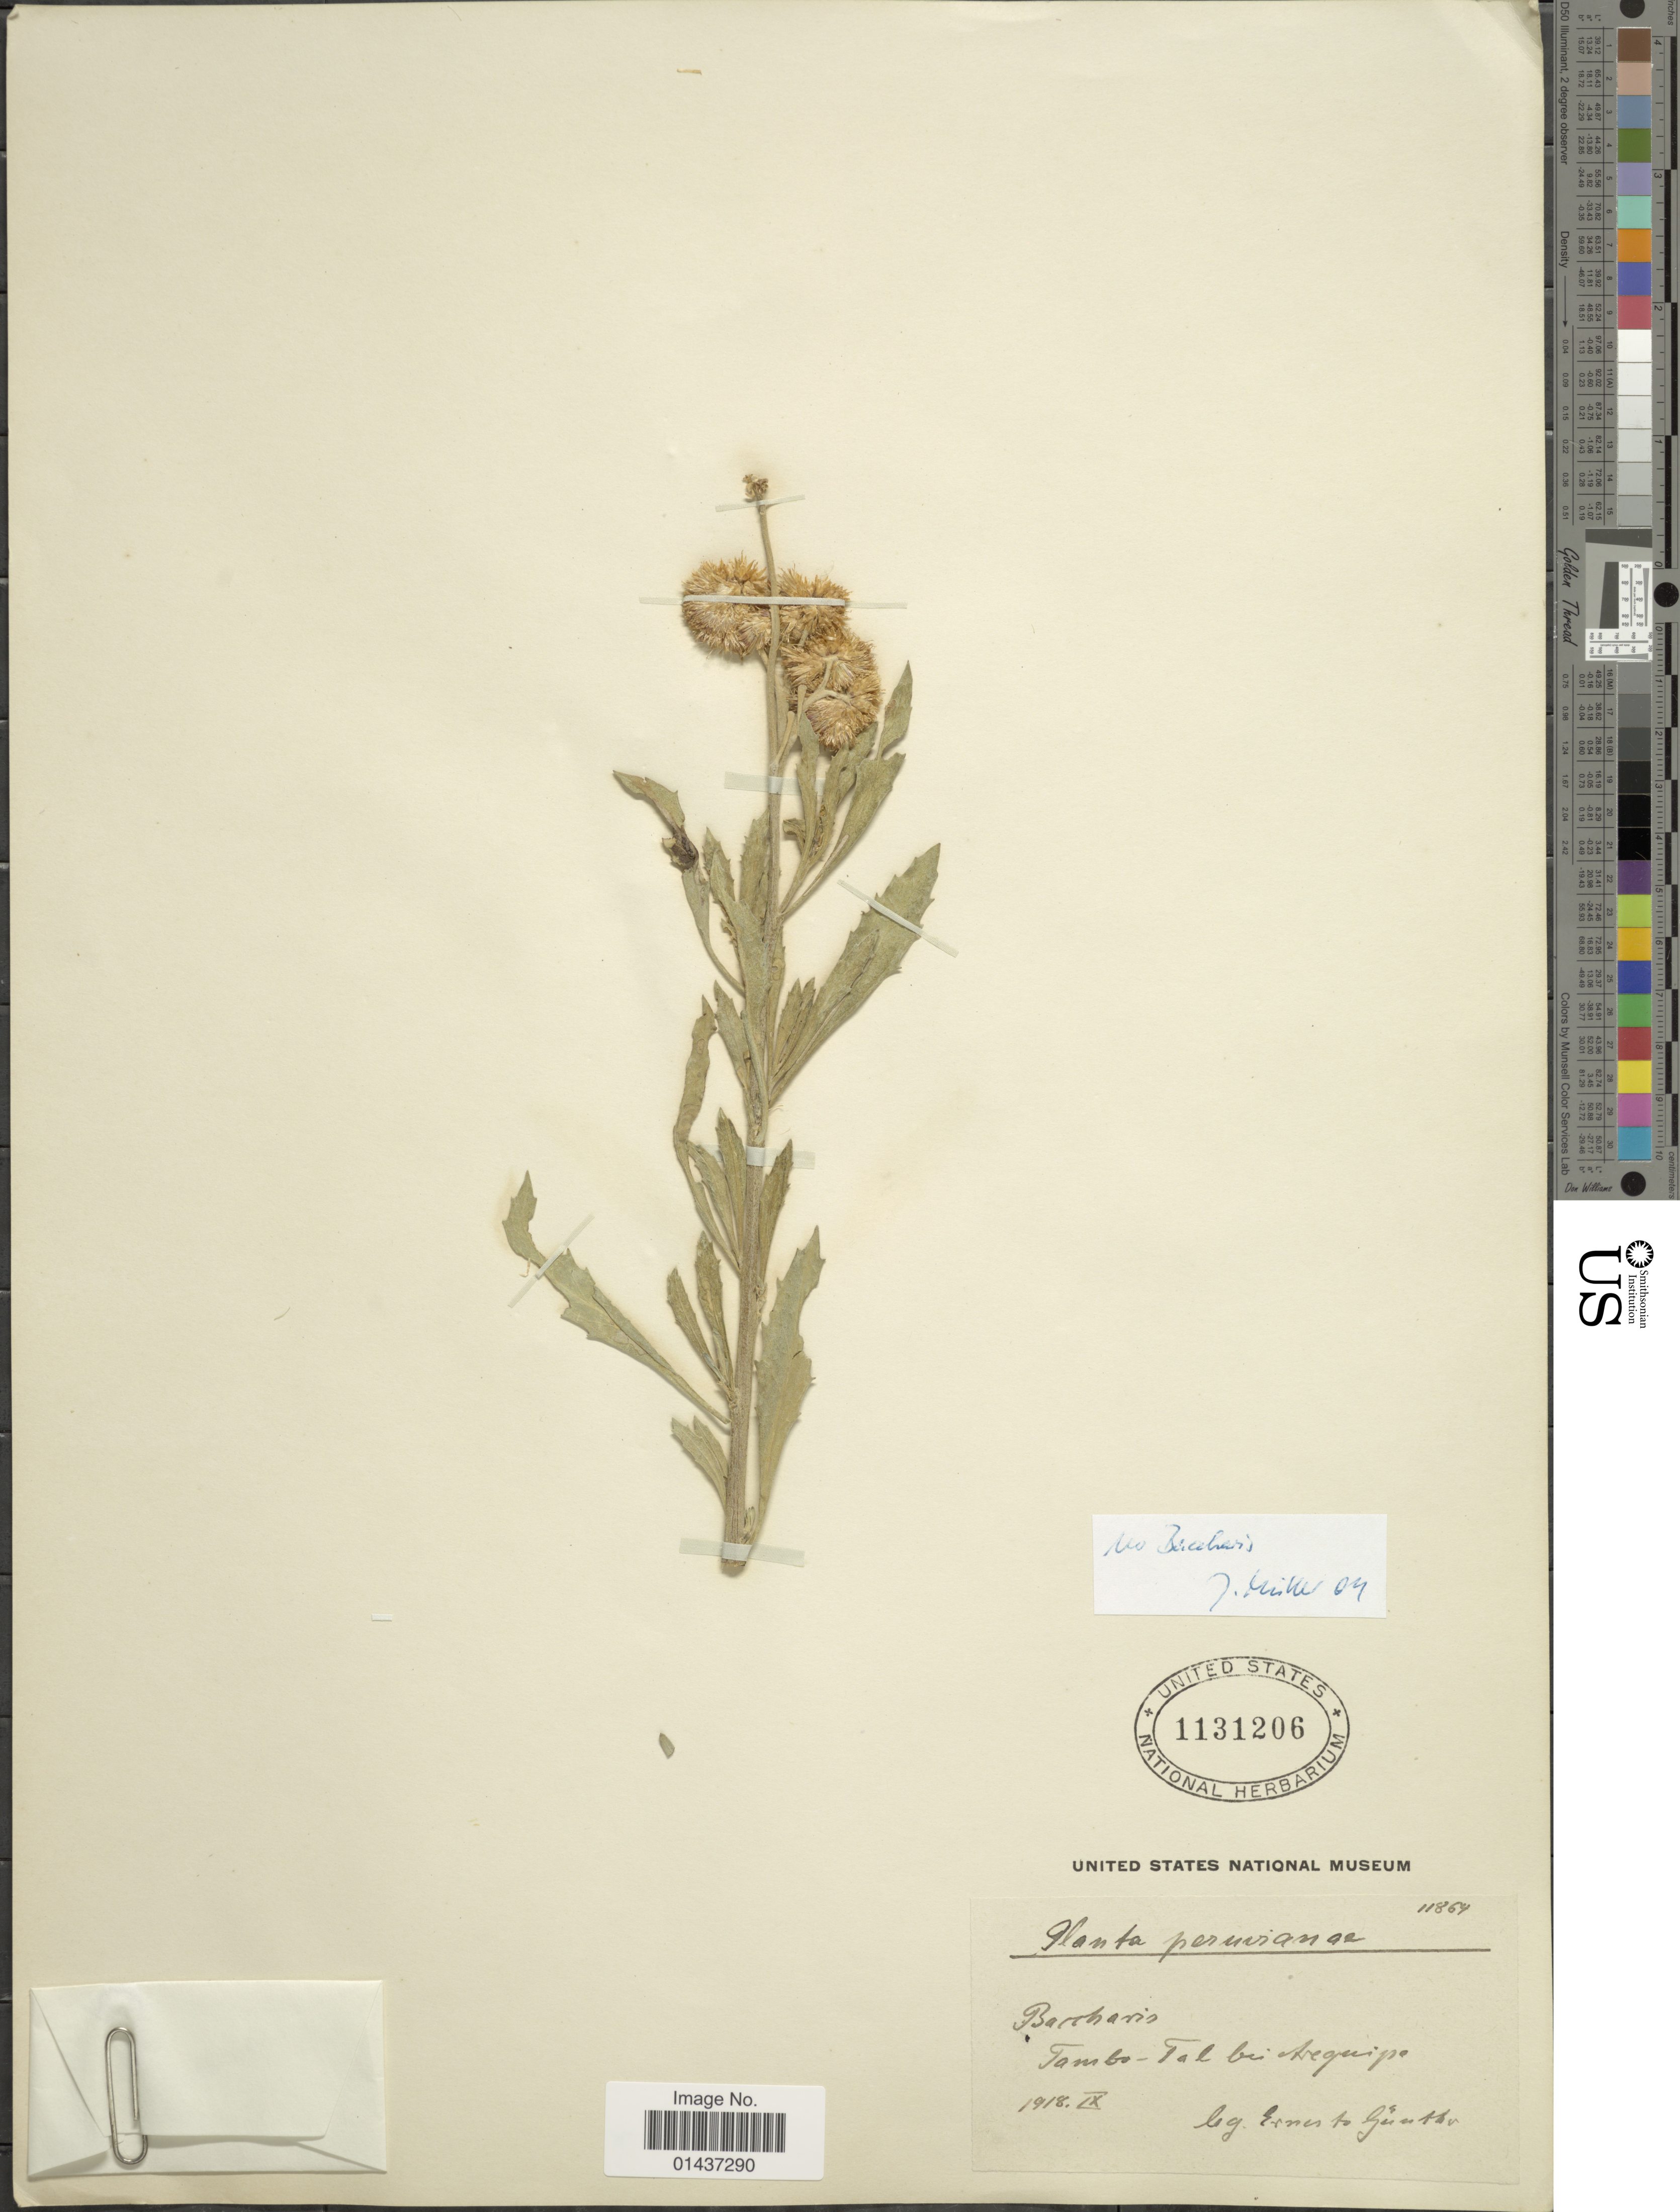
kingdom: Plantae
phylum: Tracheophyta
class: Magnoliopsida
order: Asterales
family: Asteraceae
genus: Tessaria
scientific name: Tessaria ambigua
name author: DC.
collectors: E. Gunther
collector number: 11864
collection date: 1918-09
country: Peru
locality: Tambo - Tal bei Arequipa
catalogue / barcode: US 1131206